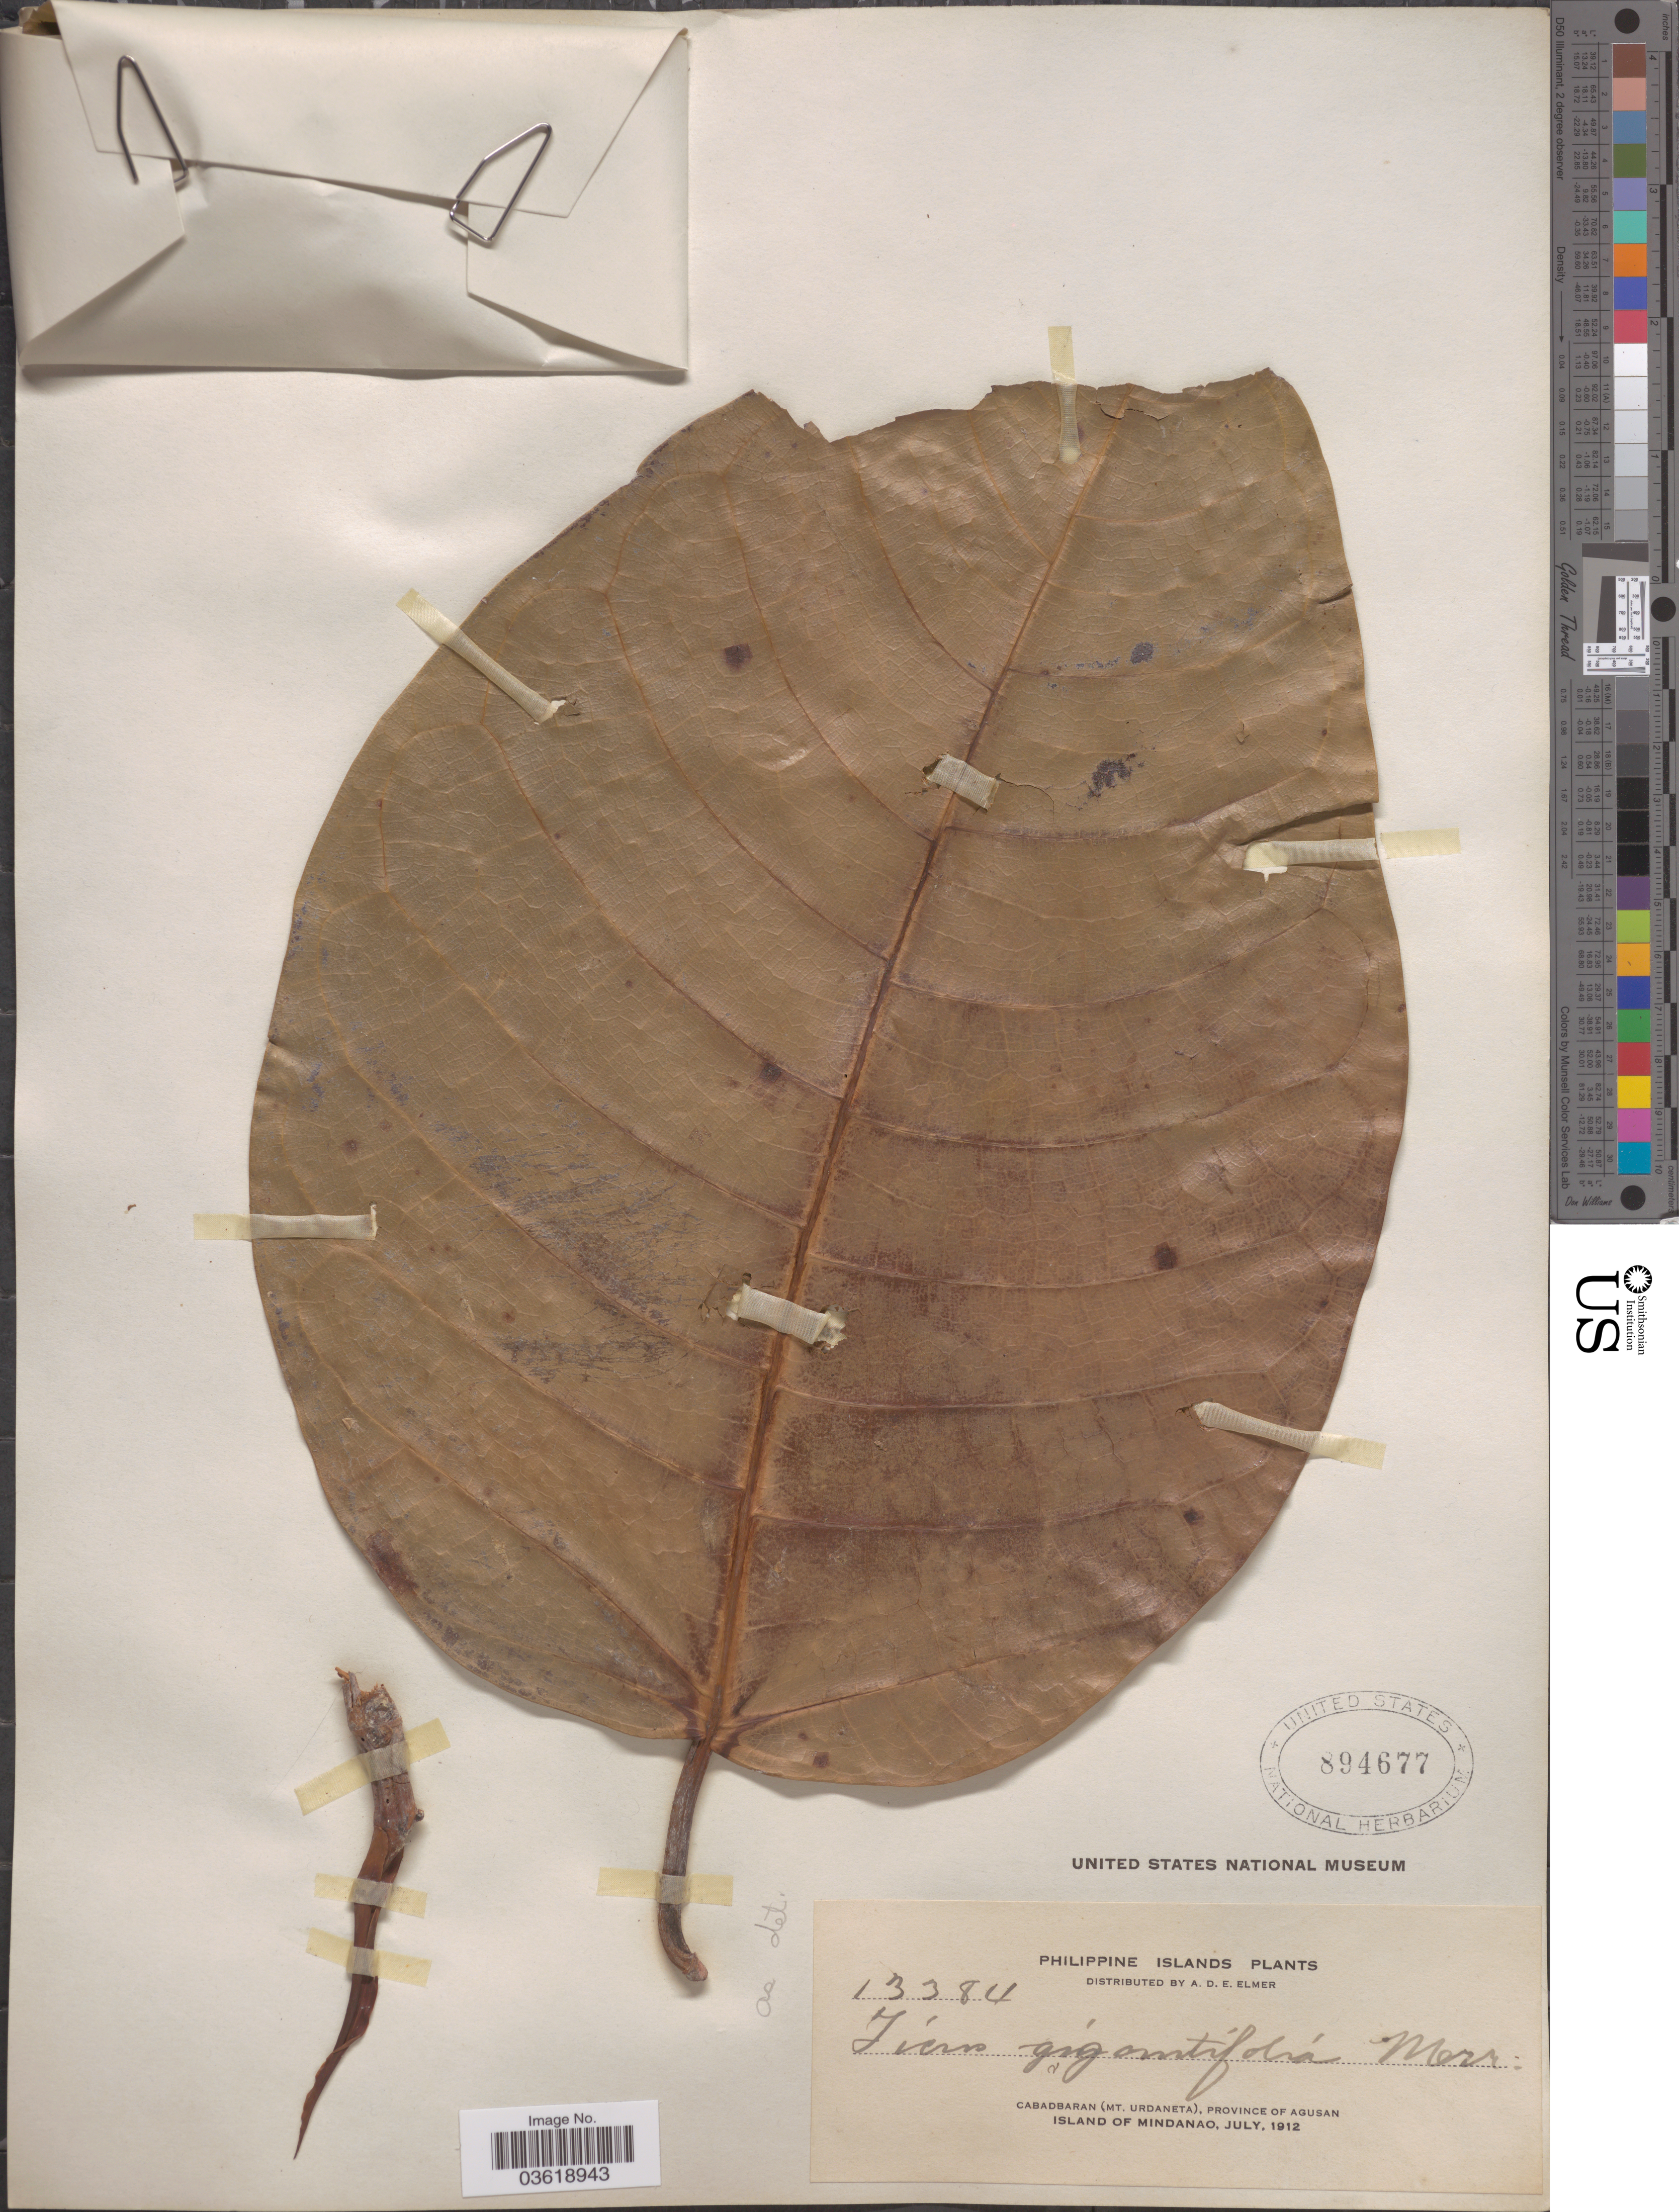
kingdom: Plantae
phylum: Tracheophyta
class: Magnoliopsida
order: Rosales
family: Moraceae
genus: Ficus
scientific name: Ficus gigantifolia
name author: Merr.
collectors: A. D. E. Elmer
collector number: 13384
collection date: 1912-07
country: Philippines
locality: Cabadbaran (Mt. Urdaneta), Province of Agusan. Island of Mindanao.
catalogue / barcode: US 894677